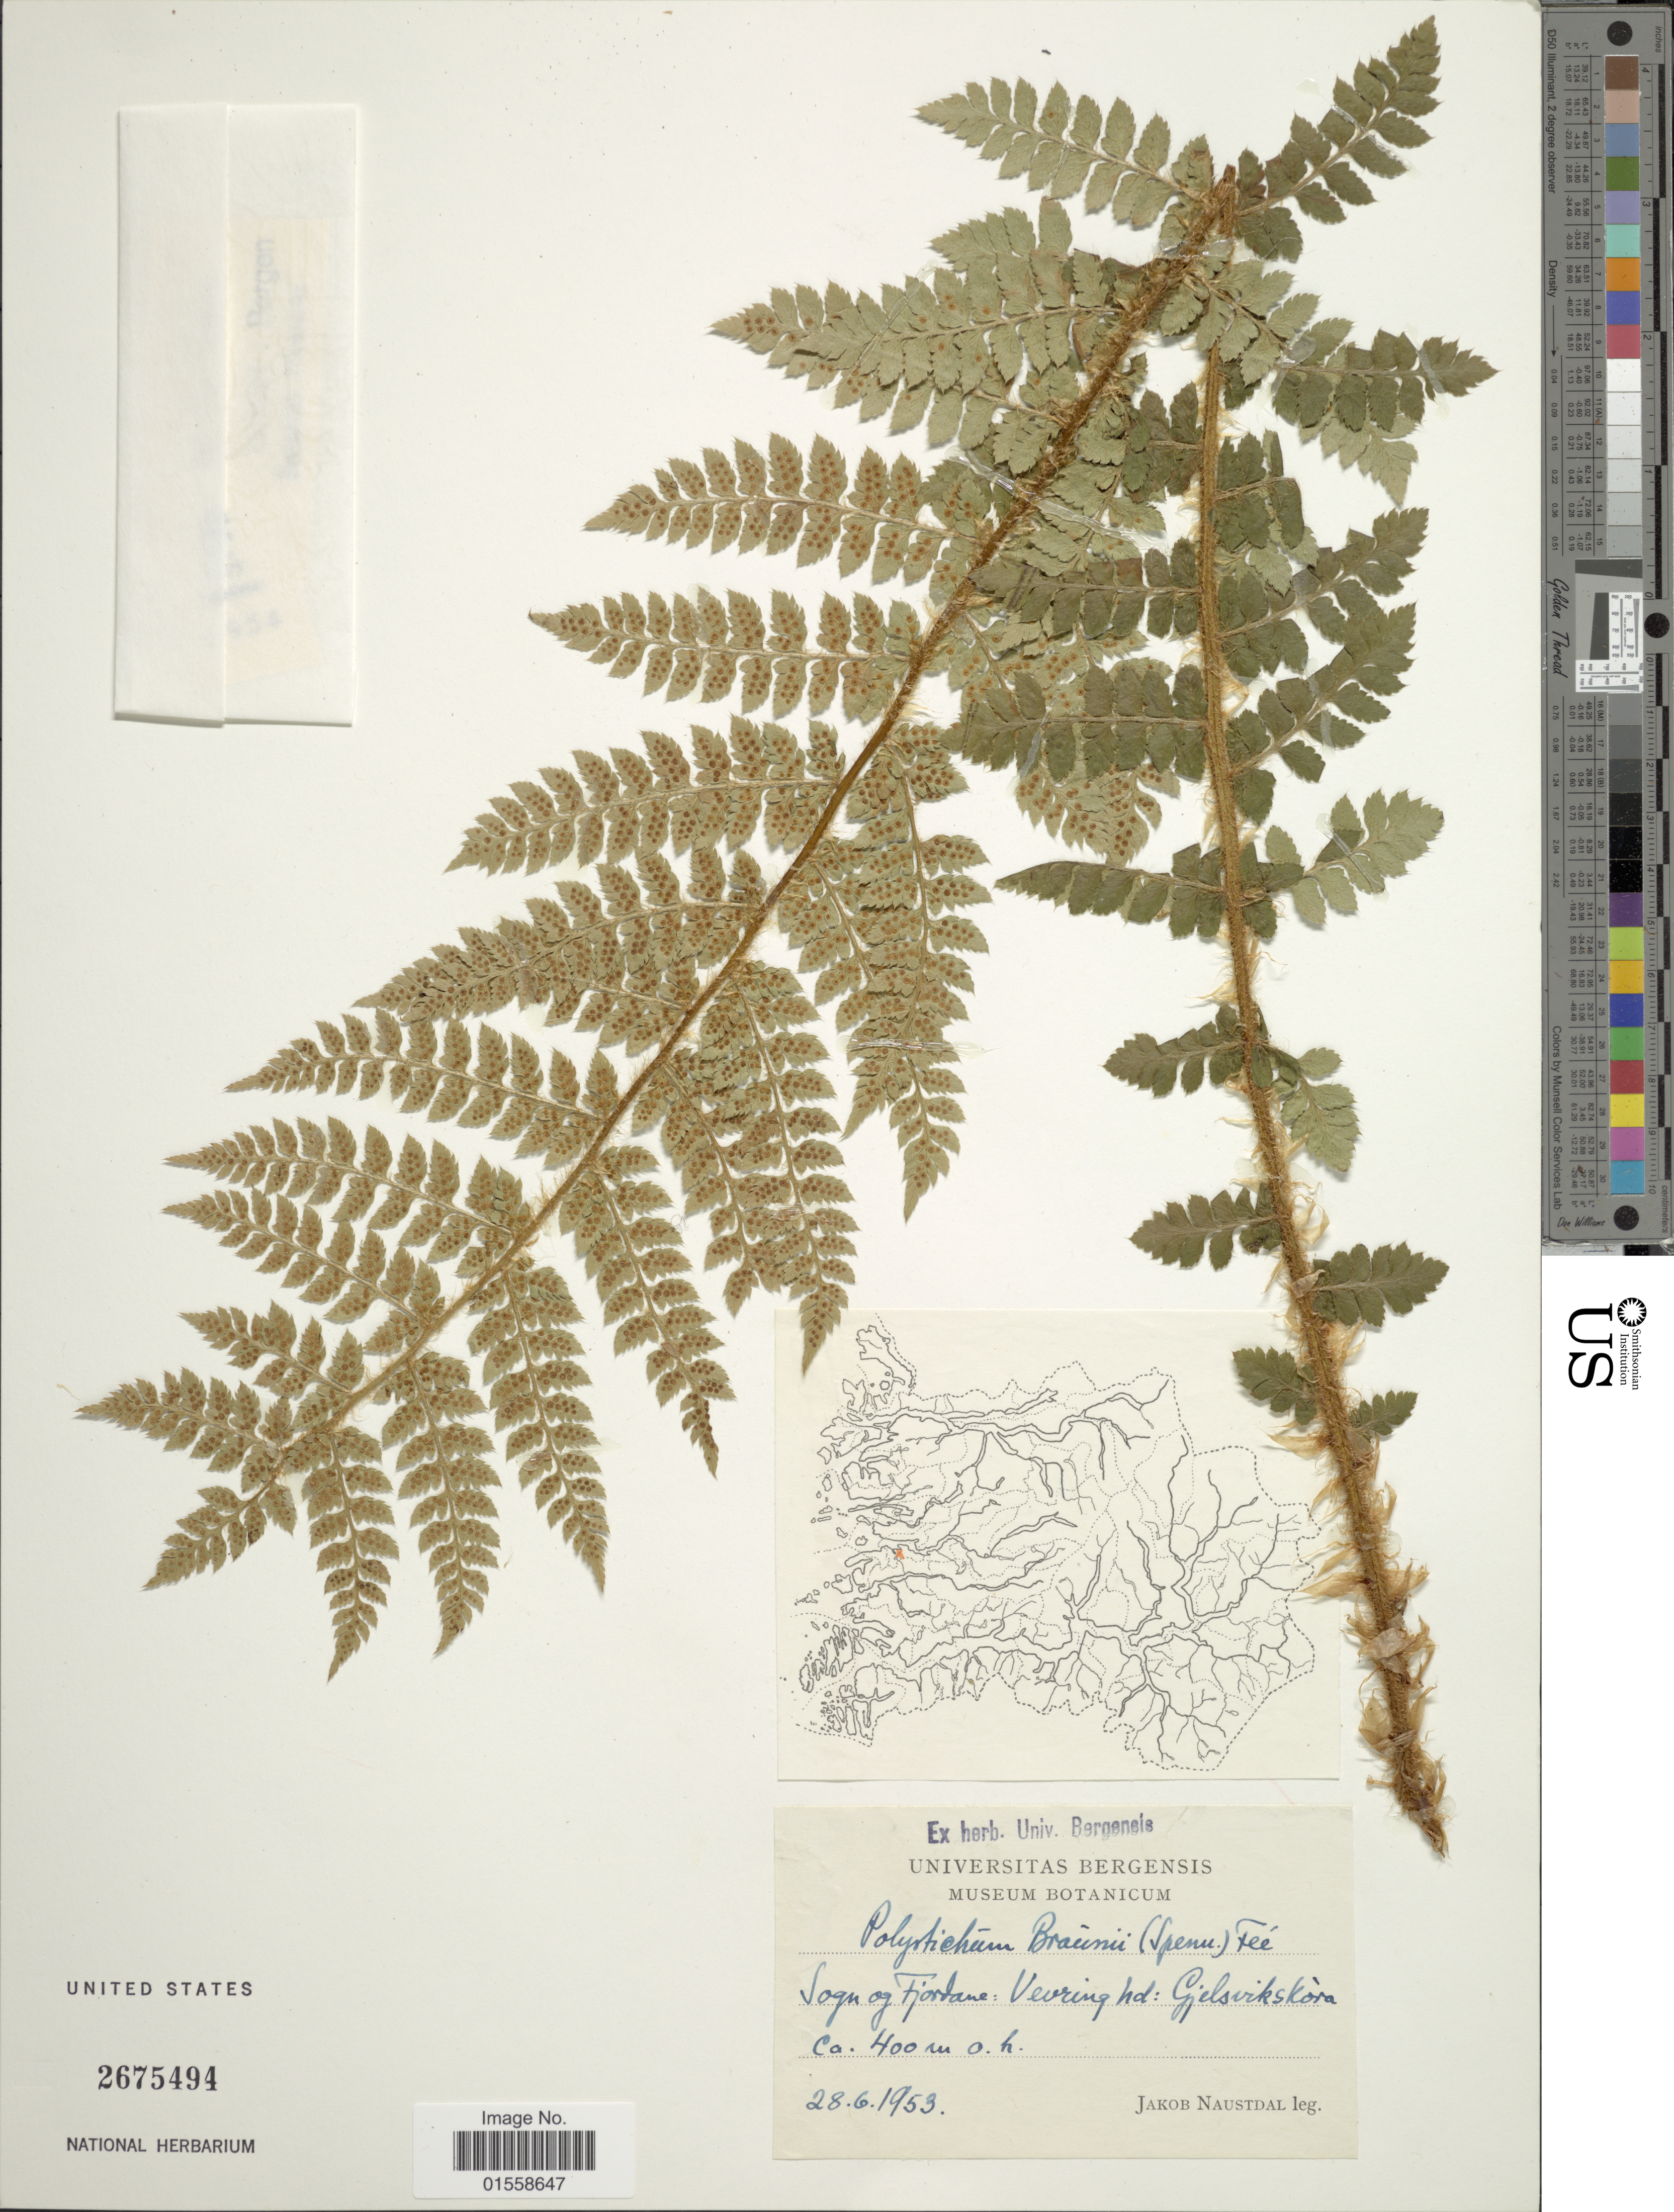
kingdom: Plantae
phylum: Tracheophyta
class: Polypodiopsida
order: Polypodiales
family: Dryopteridaceae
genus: Polystichum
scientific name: Polystichum braunii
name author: (Spenn.) Fée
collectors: J. Naustdal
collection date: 1953-06-28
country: Norway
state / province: Sogn og Fjordane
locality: Sogn og Fjordane: Vevring hd: Gjelsvikskora.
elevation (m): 400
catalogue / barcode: US 2675494